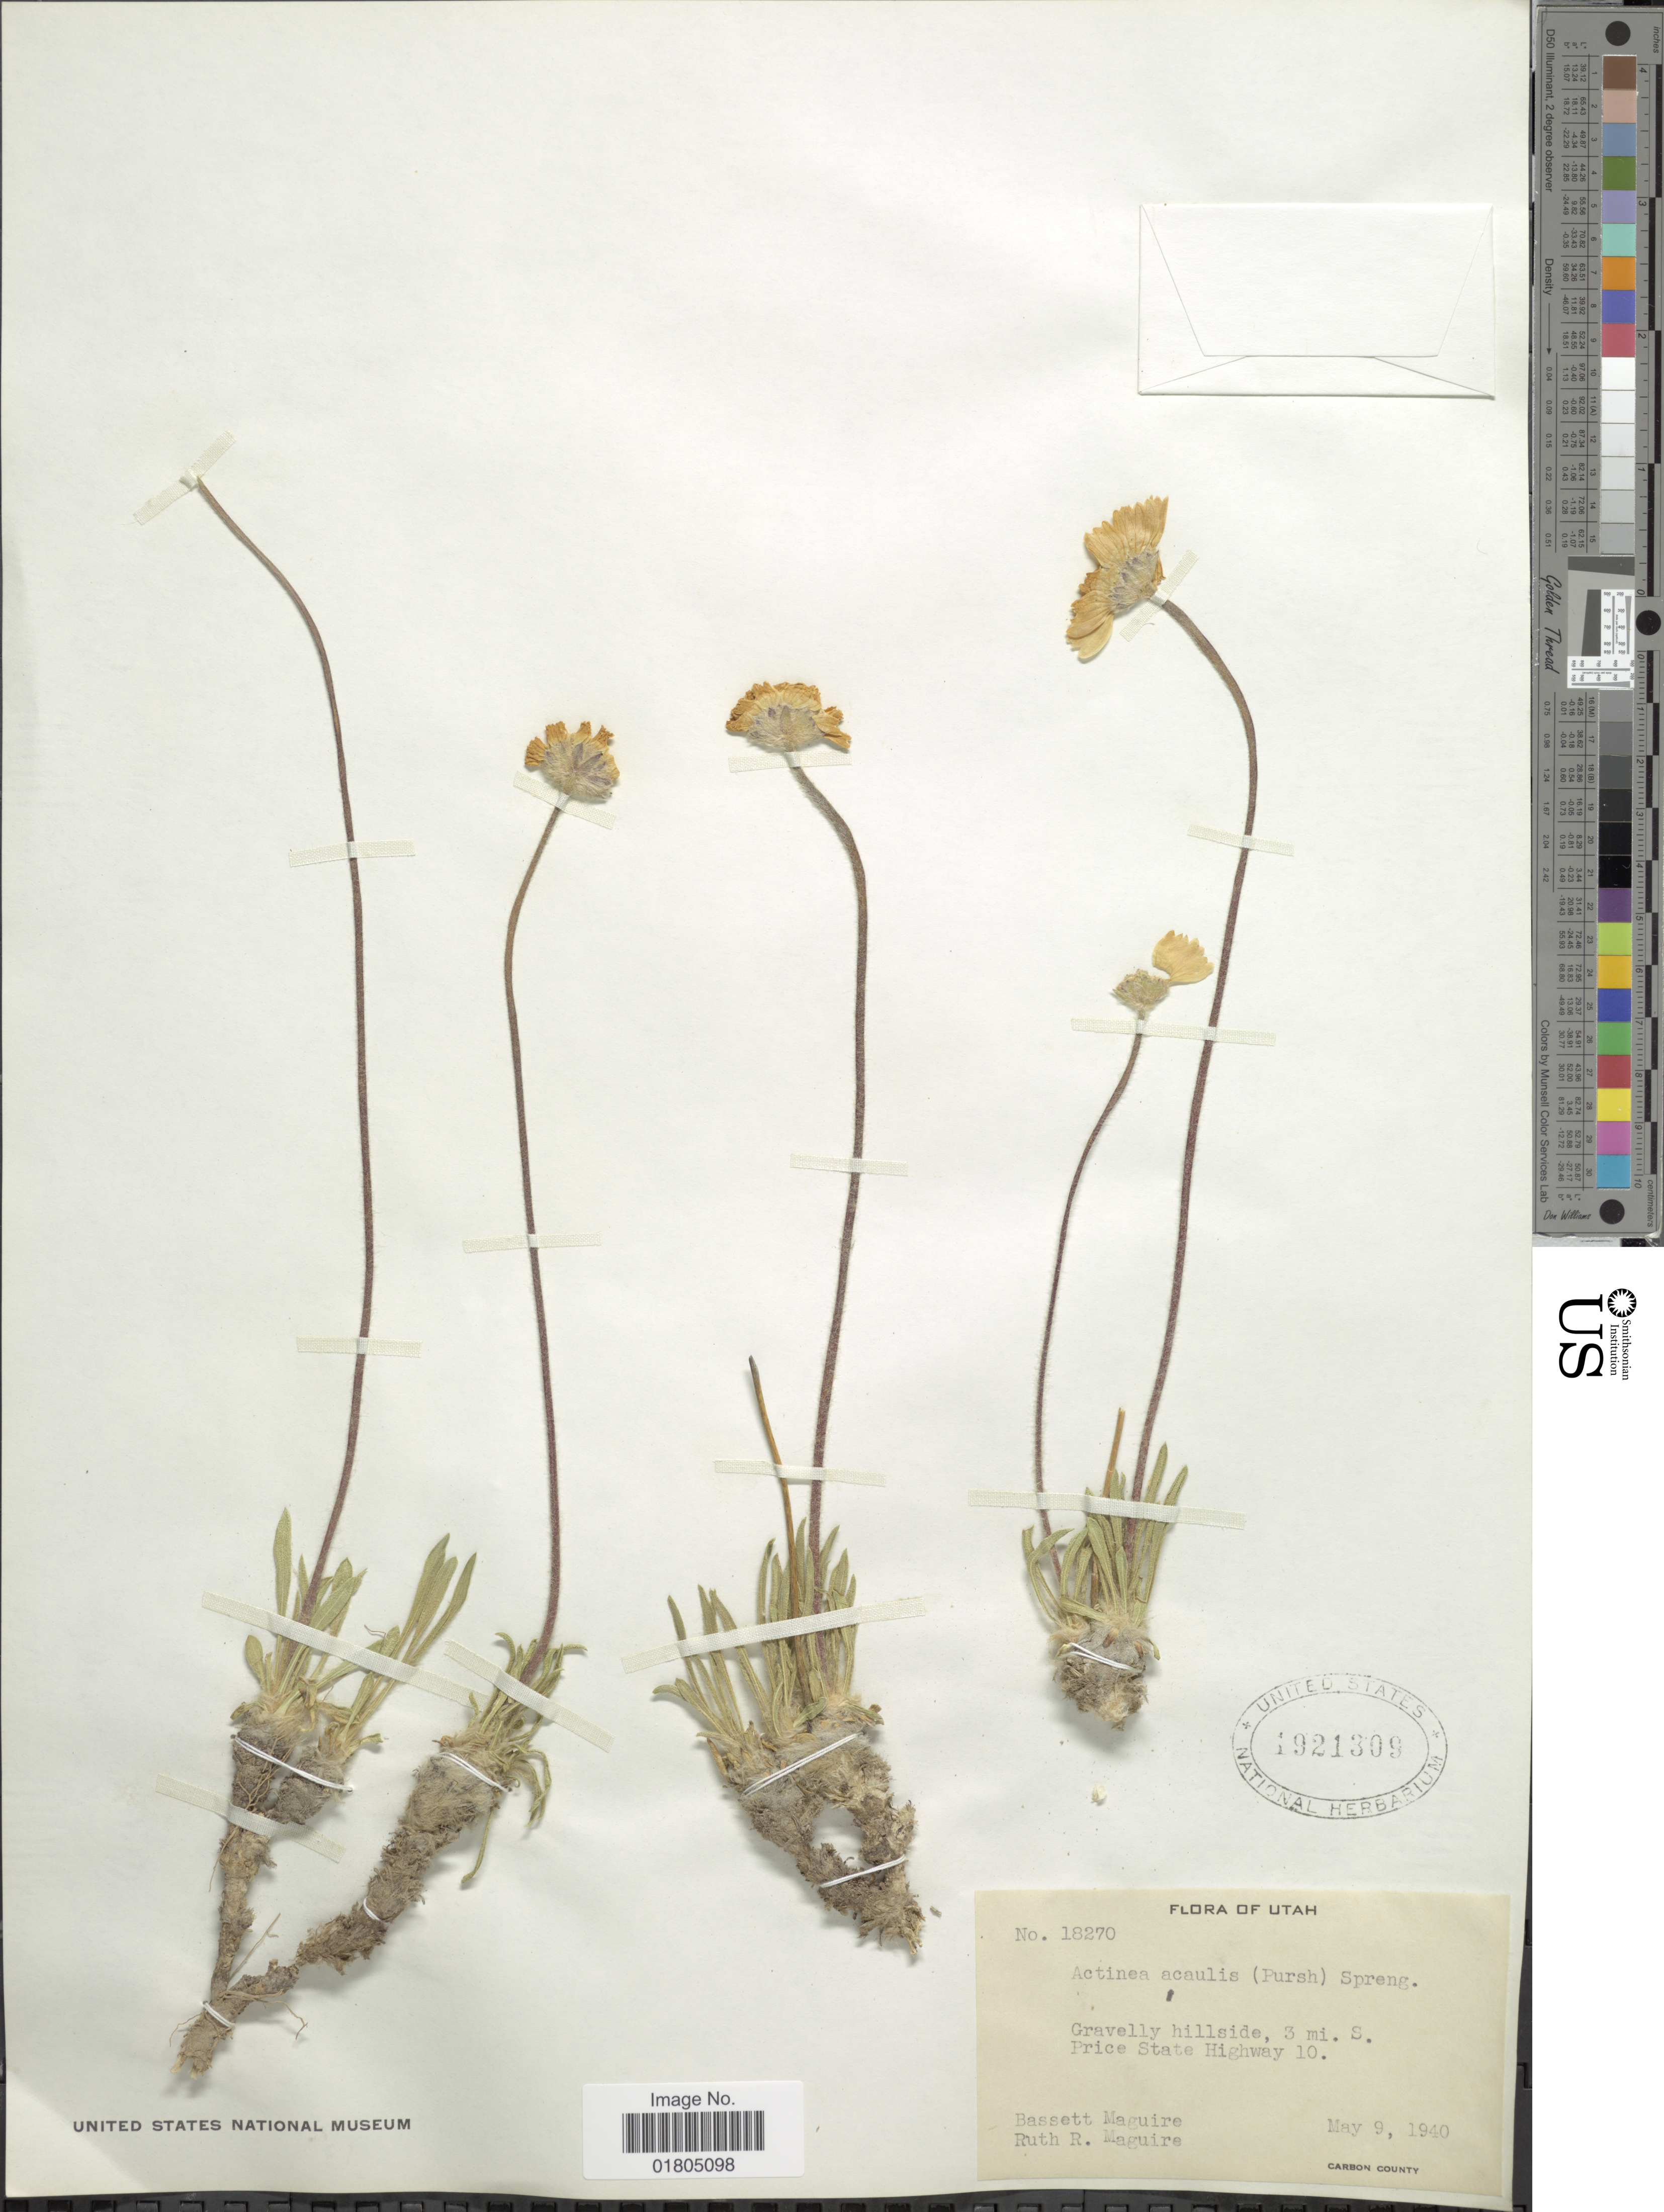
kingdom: Plantae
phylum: Tracheophyta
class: Magnoliopsida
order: Asterales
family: Asteraceae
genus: Actinea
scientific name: Actinea acaulis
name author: (Pursh) Spreng.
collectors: B. Maguire & R. R. Maguire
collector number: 18270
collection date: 1940-05-09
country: United States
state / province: Utah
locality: Gravelly hillside, 3 mi. S. Price State Highway 10, Carbon County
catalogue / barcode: US 1921309